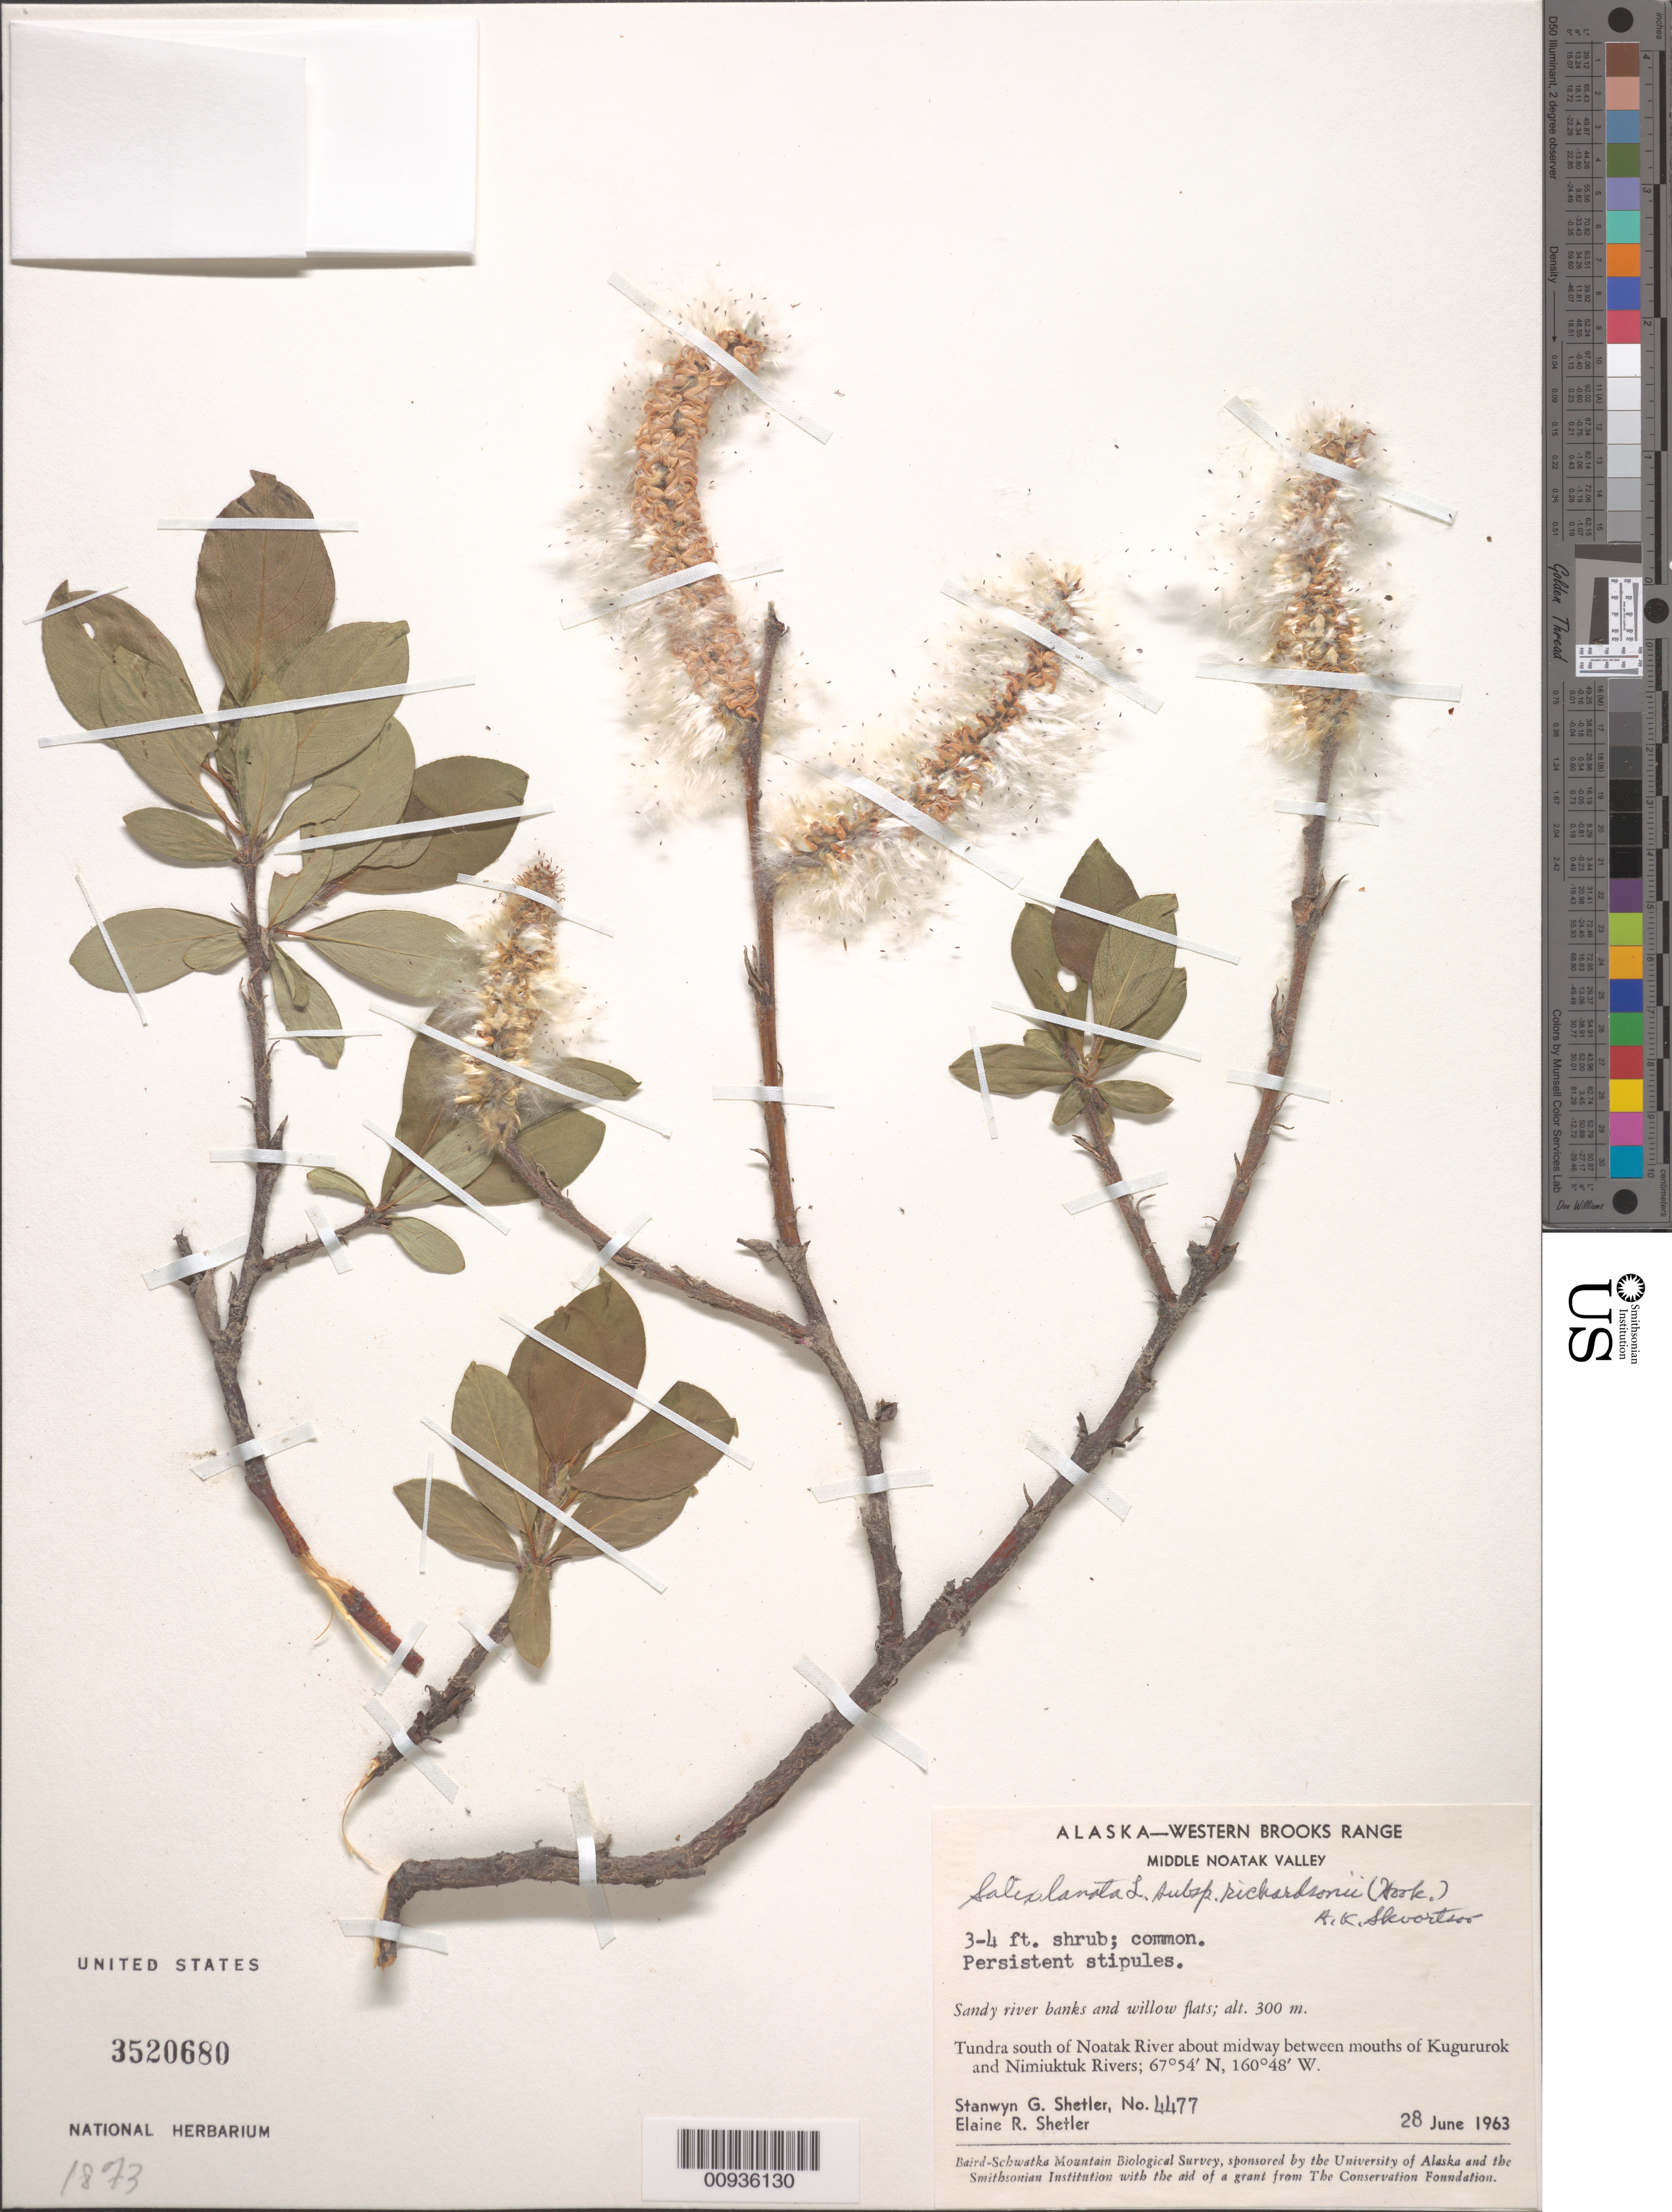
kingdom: Plantae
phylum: Tracheophyta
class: Magnoliopsida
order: Malpighiales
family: Salicaceae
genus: Salix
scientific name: Salix lanata subsp. richardsonii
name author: (Hook.) A.K. Skvortsov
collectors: S. Shetler & E. R. Shetler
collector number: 4477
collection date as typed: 28 Jun 1963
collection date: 1963-06-28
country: United States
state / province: Alaska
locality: S of Noatak River about midway between mouths of Kugururok and Nimiuktuk Rivers. Western Brooks Range, Middle Noatak Valley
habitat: Tundra. Sandy river banks and willow flats.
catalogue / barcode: US 3520680